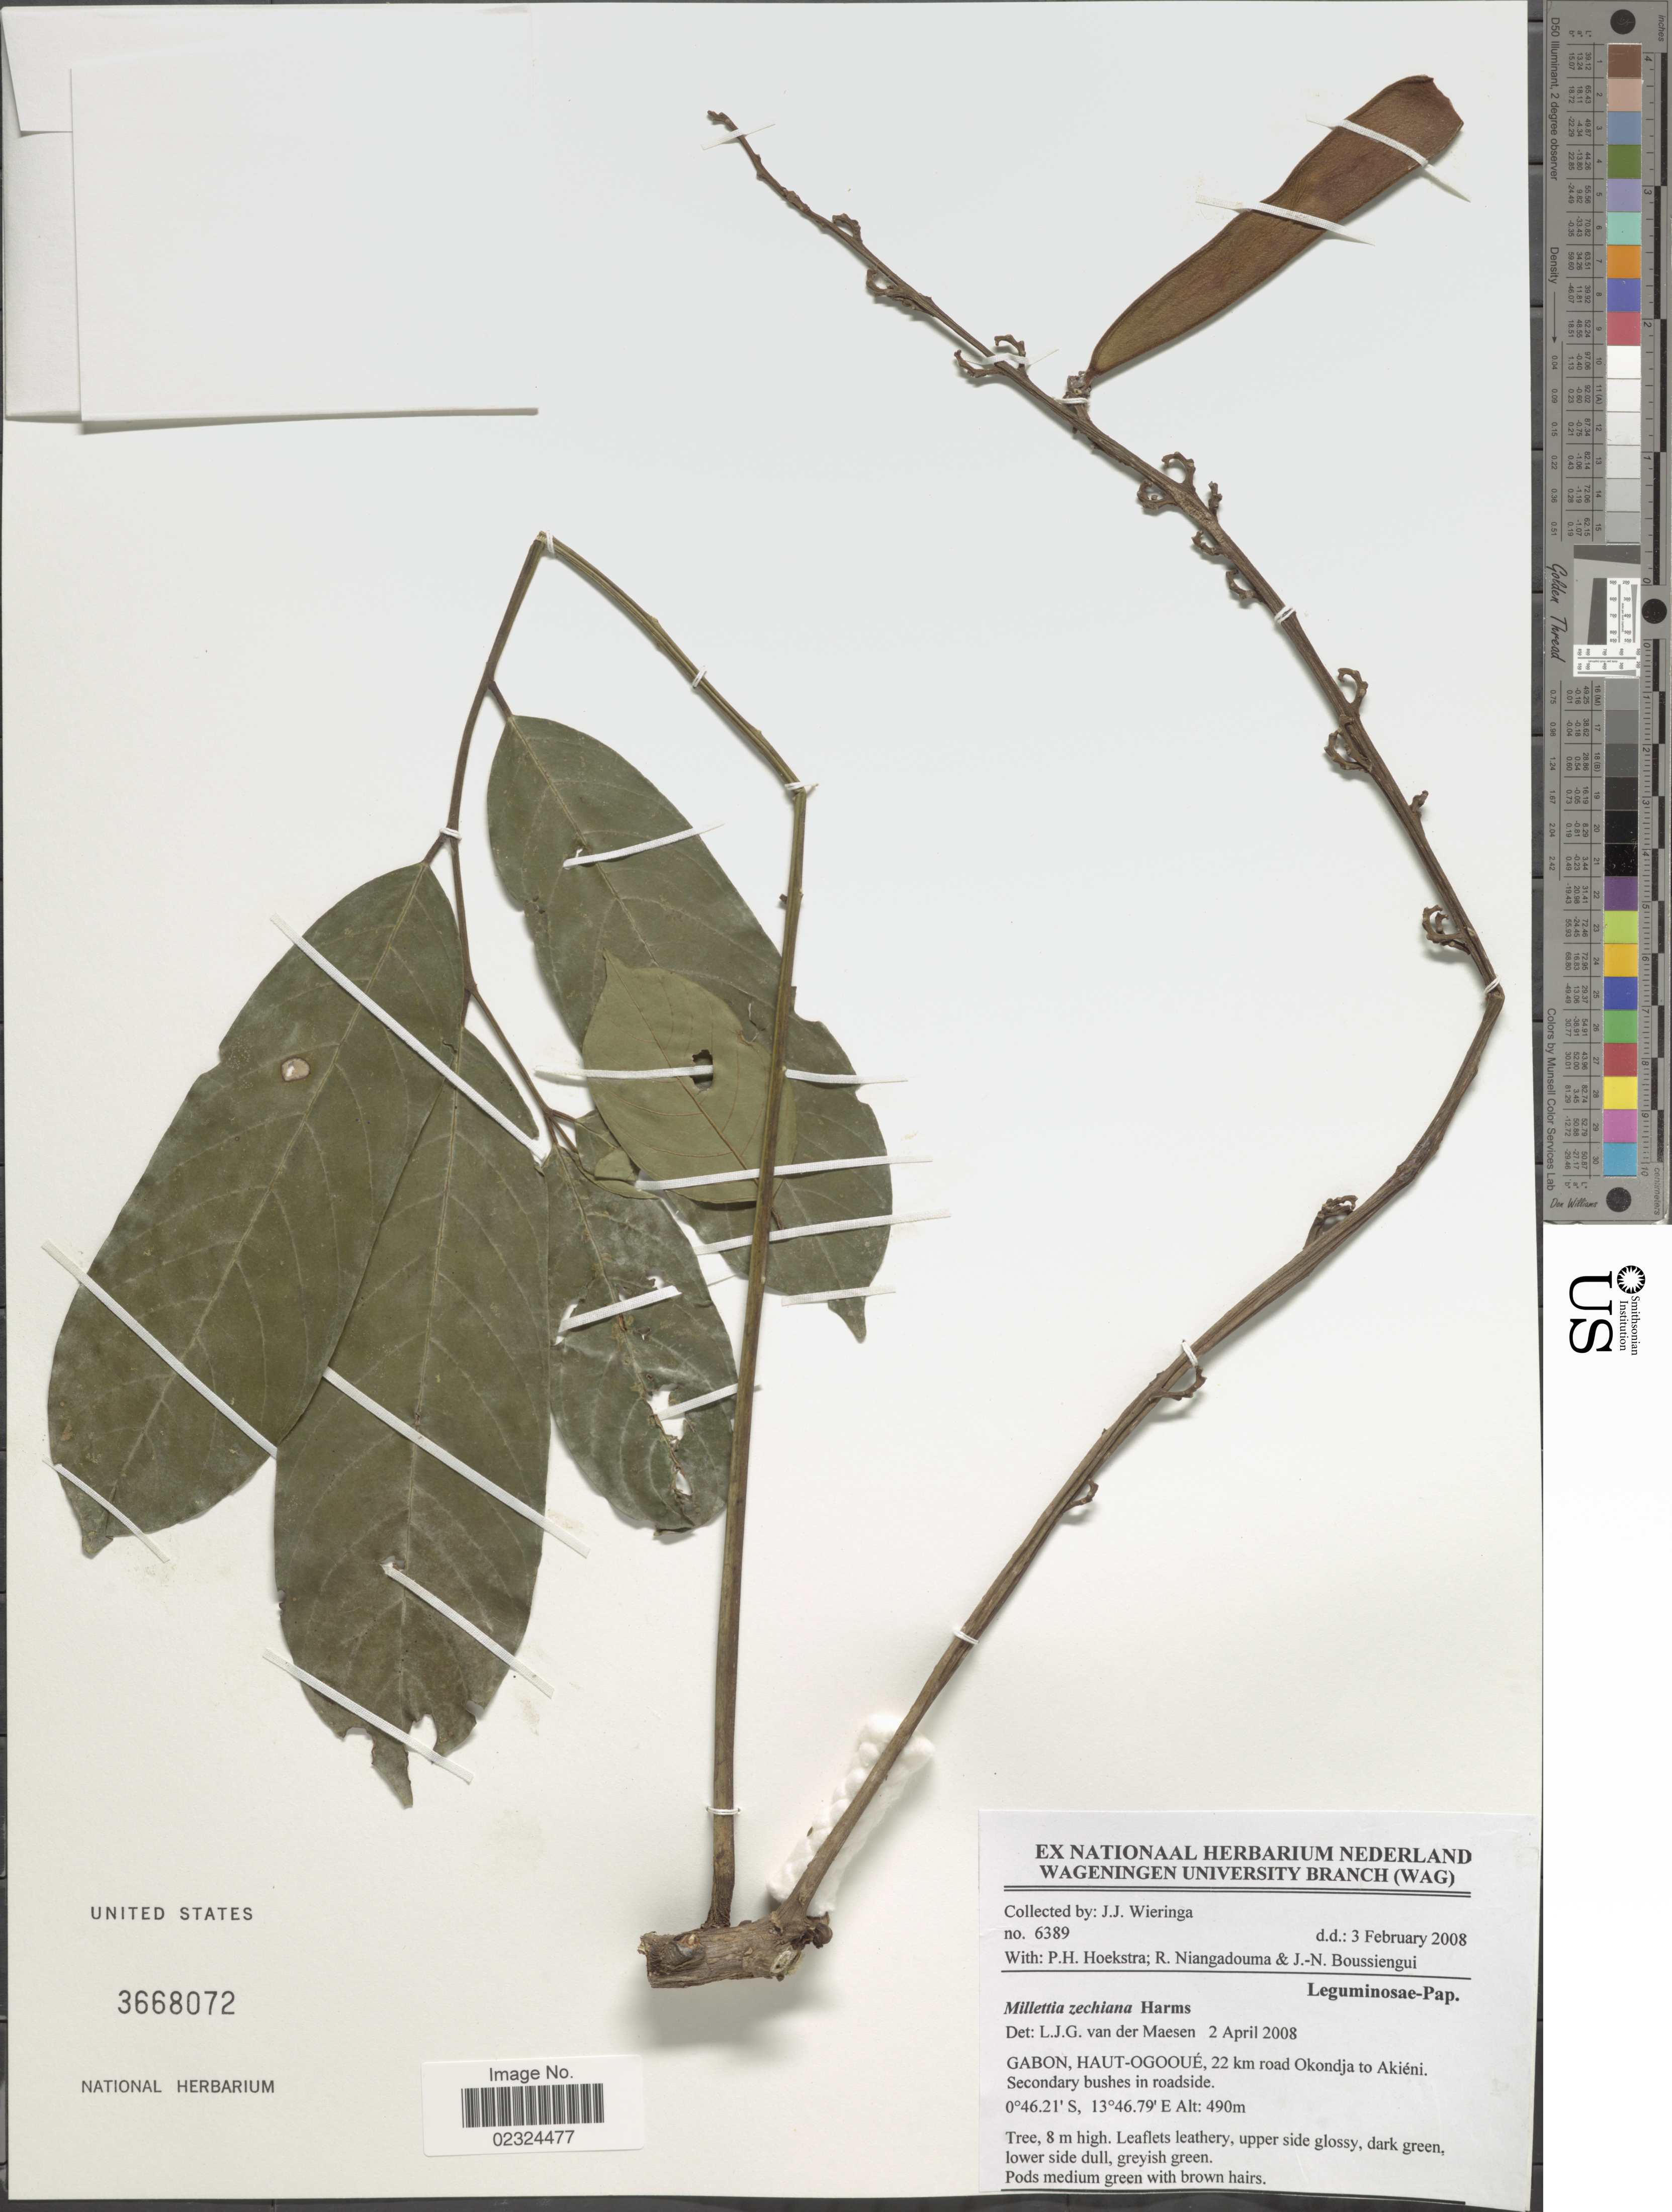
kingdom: Plantae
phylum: Tracheophyta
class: Magnoliopsida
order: Fabales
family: Fabaceae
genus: Millettia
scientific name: Millettia zechiana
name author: Harms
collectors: J. Wieringa, P. Hoekstra, R. Niangadouma & J. Boussiengui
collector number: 6389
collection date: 2008-02-03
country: Gabon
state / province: Haut-Ogooue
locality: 22 km road Okondja to Akieni.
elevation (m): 490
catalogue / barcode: US 3668072